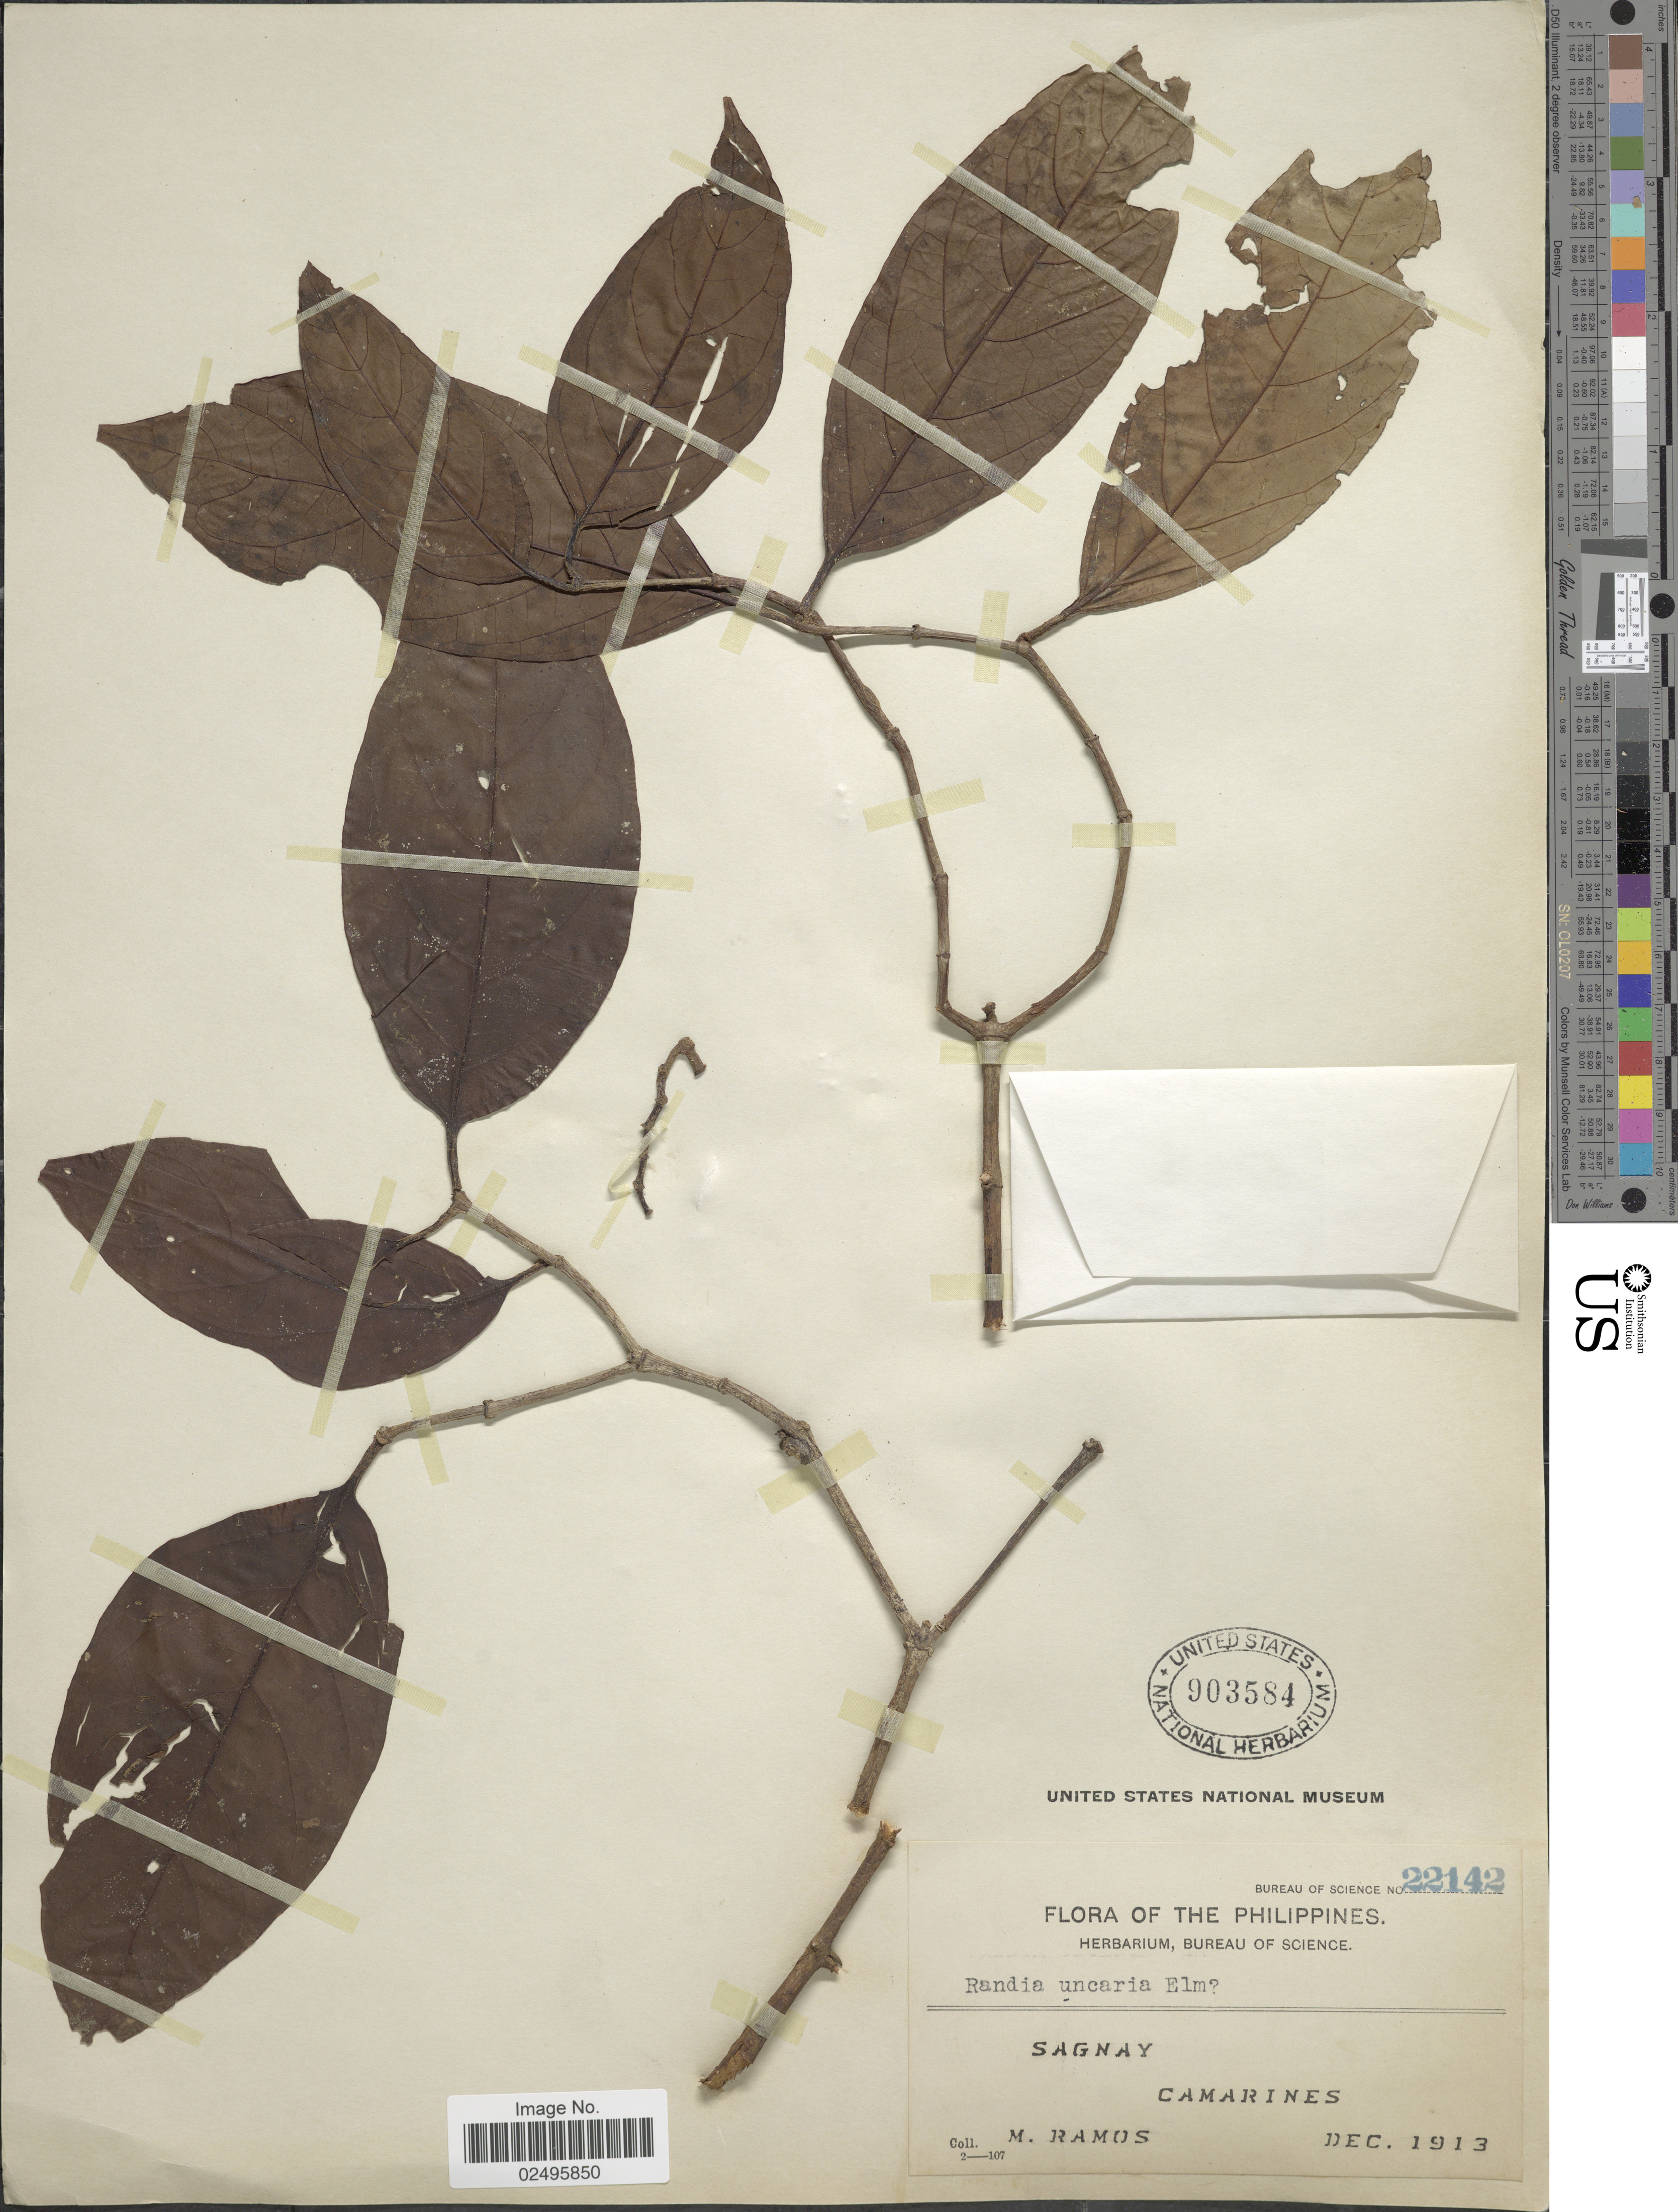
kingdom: Plantae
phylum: Tracheophyta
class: Magnoliopsida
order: Gentianales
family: Rubiaceae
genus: Oxyceros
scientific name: Oxyceros bispinosa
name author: (Griff.) Tirveng.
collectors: M. Ramos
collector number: Bureau of Science 22142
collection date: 1913-12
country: Philippines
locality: Sagnay, Camarines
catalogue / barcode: US 903584